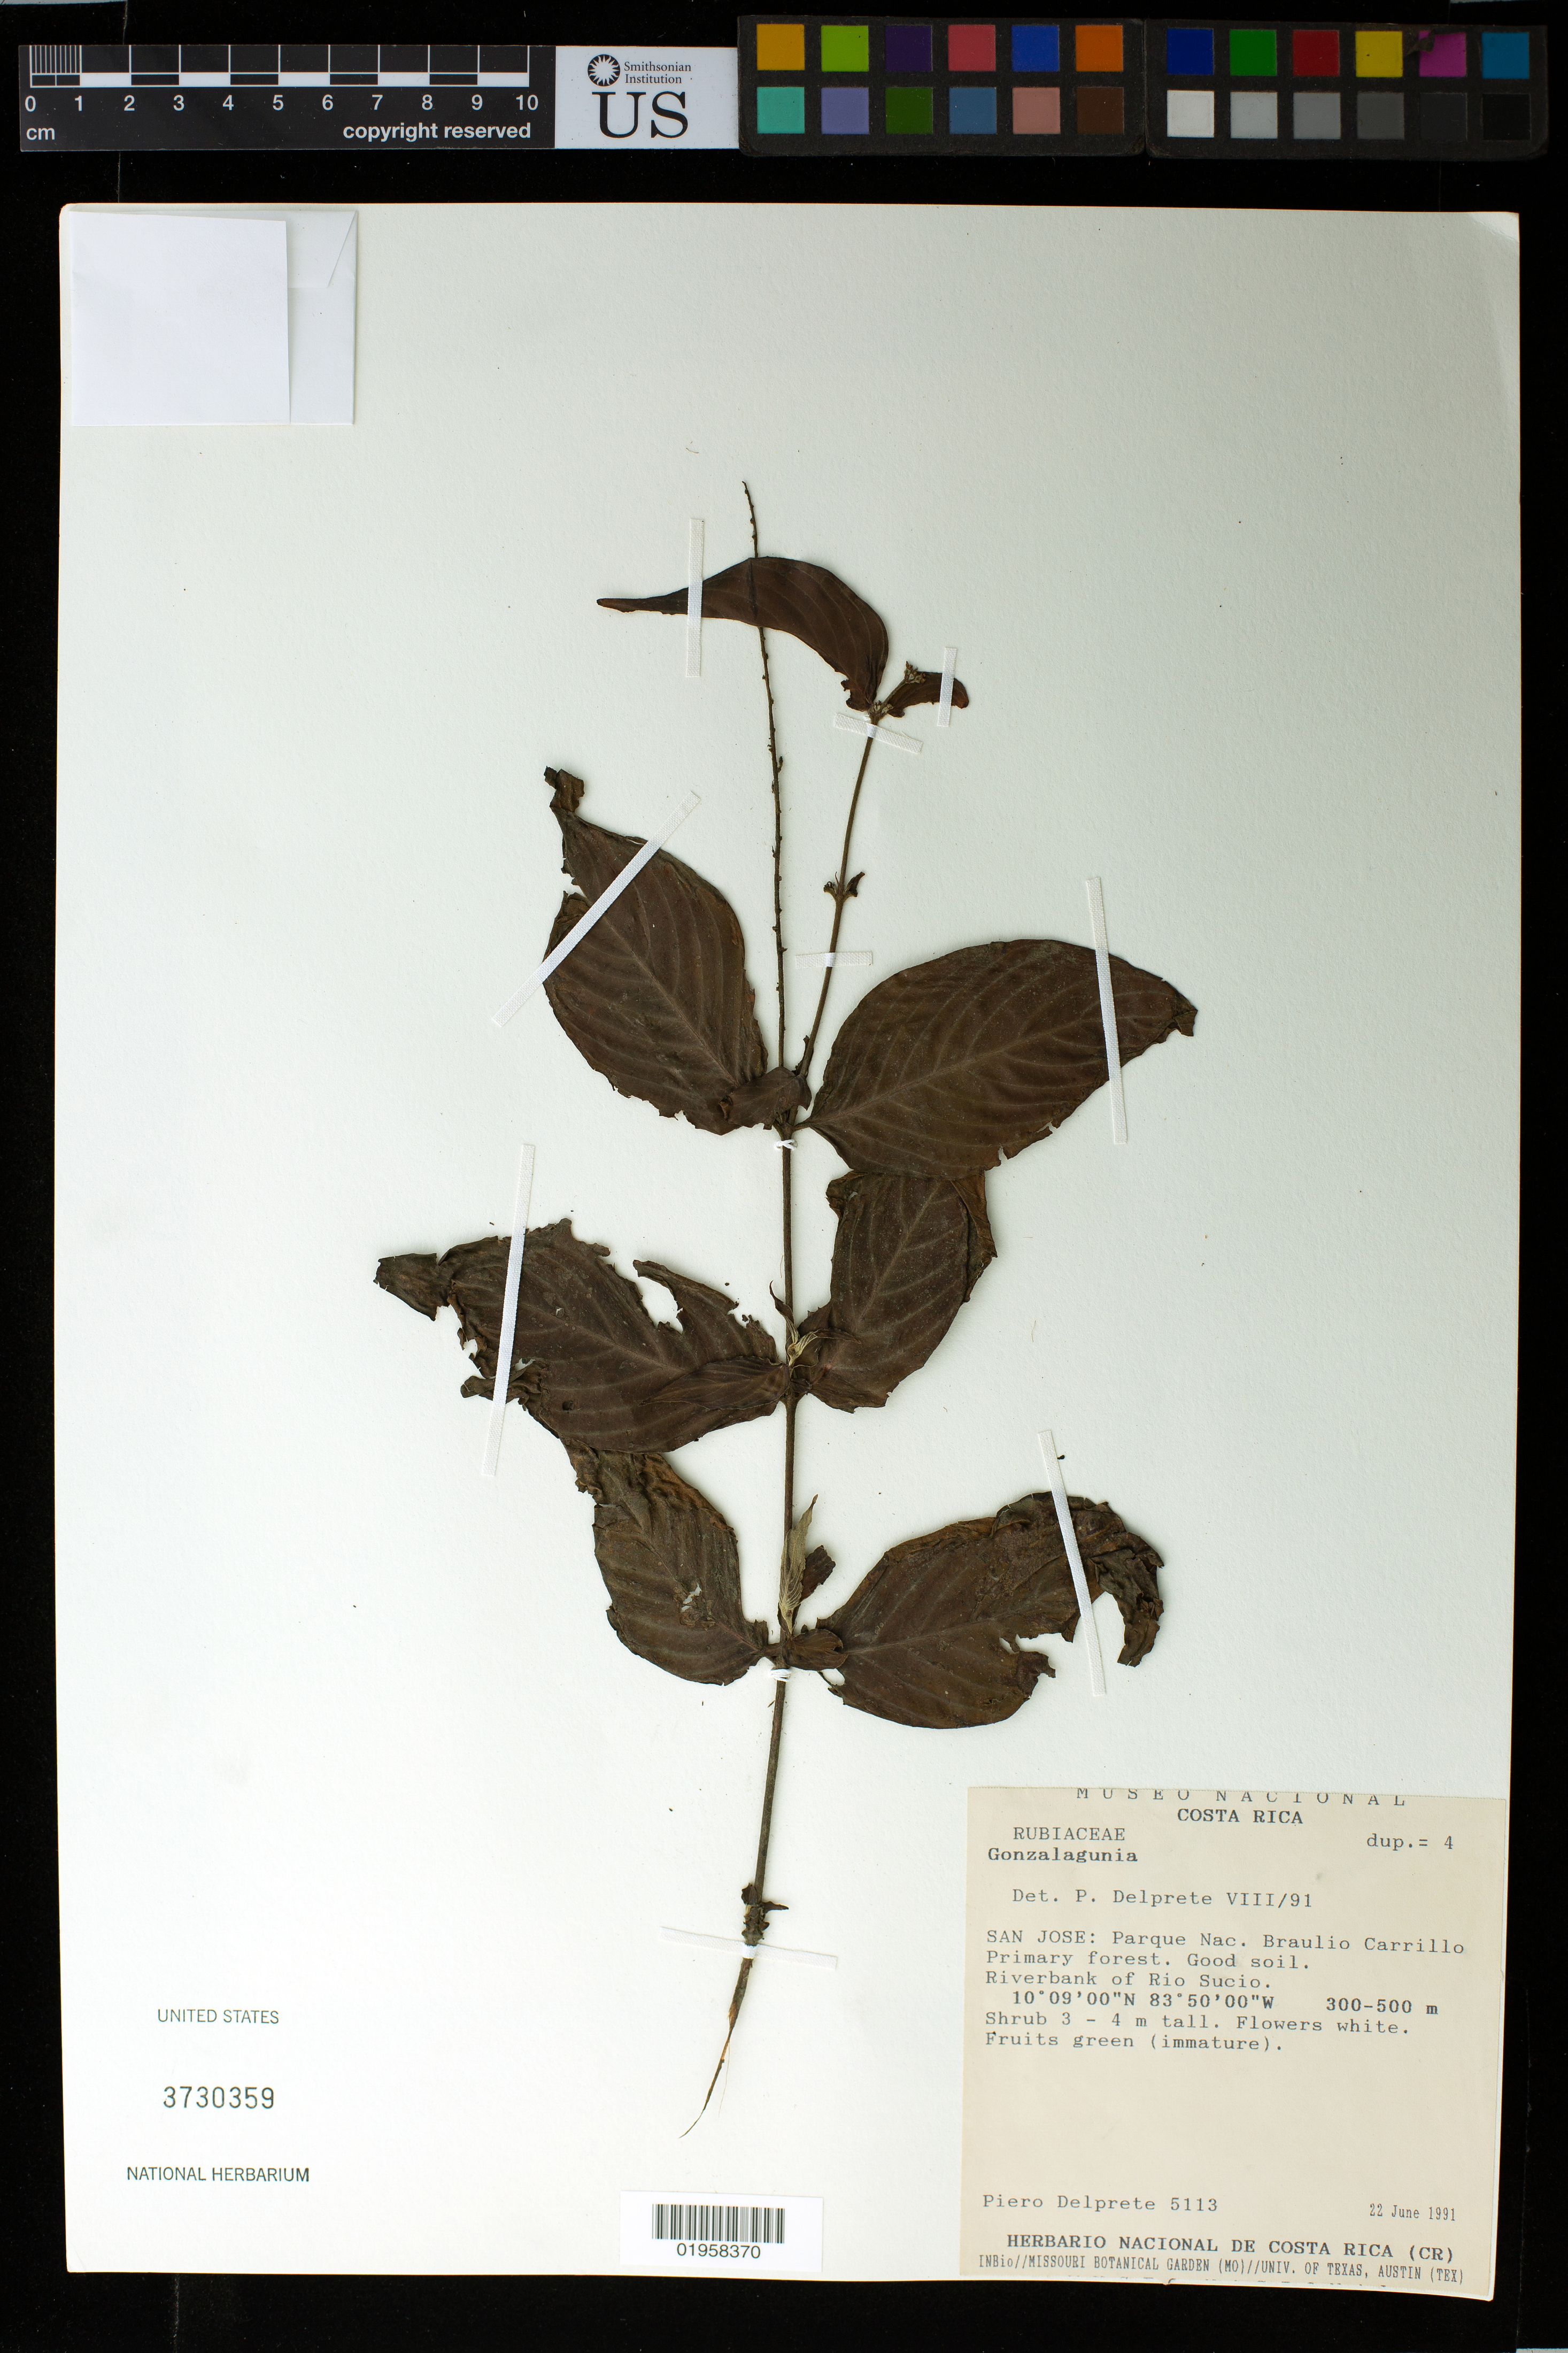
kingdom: Plantae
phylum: Tracheophyta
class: Magnoliopsida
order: Gentianales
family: Rubiaceae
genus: Gonzalagunia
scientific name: Gonzalagunia sp.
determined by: Delprete, P. G., Herb. de Guyane Cay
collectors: P. G. Delprete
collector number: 5113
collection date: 1991-06-22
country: Costa Rica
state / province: San José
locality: Parque Nac. Braulio Carrillo. Riverbank of Río Sucio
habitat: Primary forest. Good soil. Riverbank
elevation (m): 300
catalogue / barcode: US 3730359